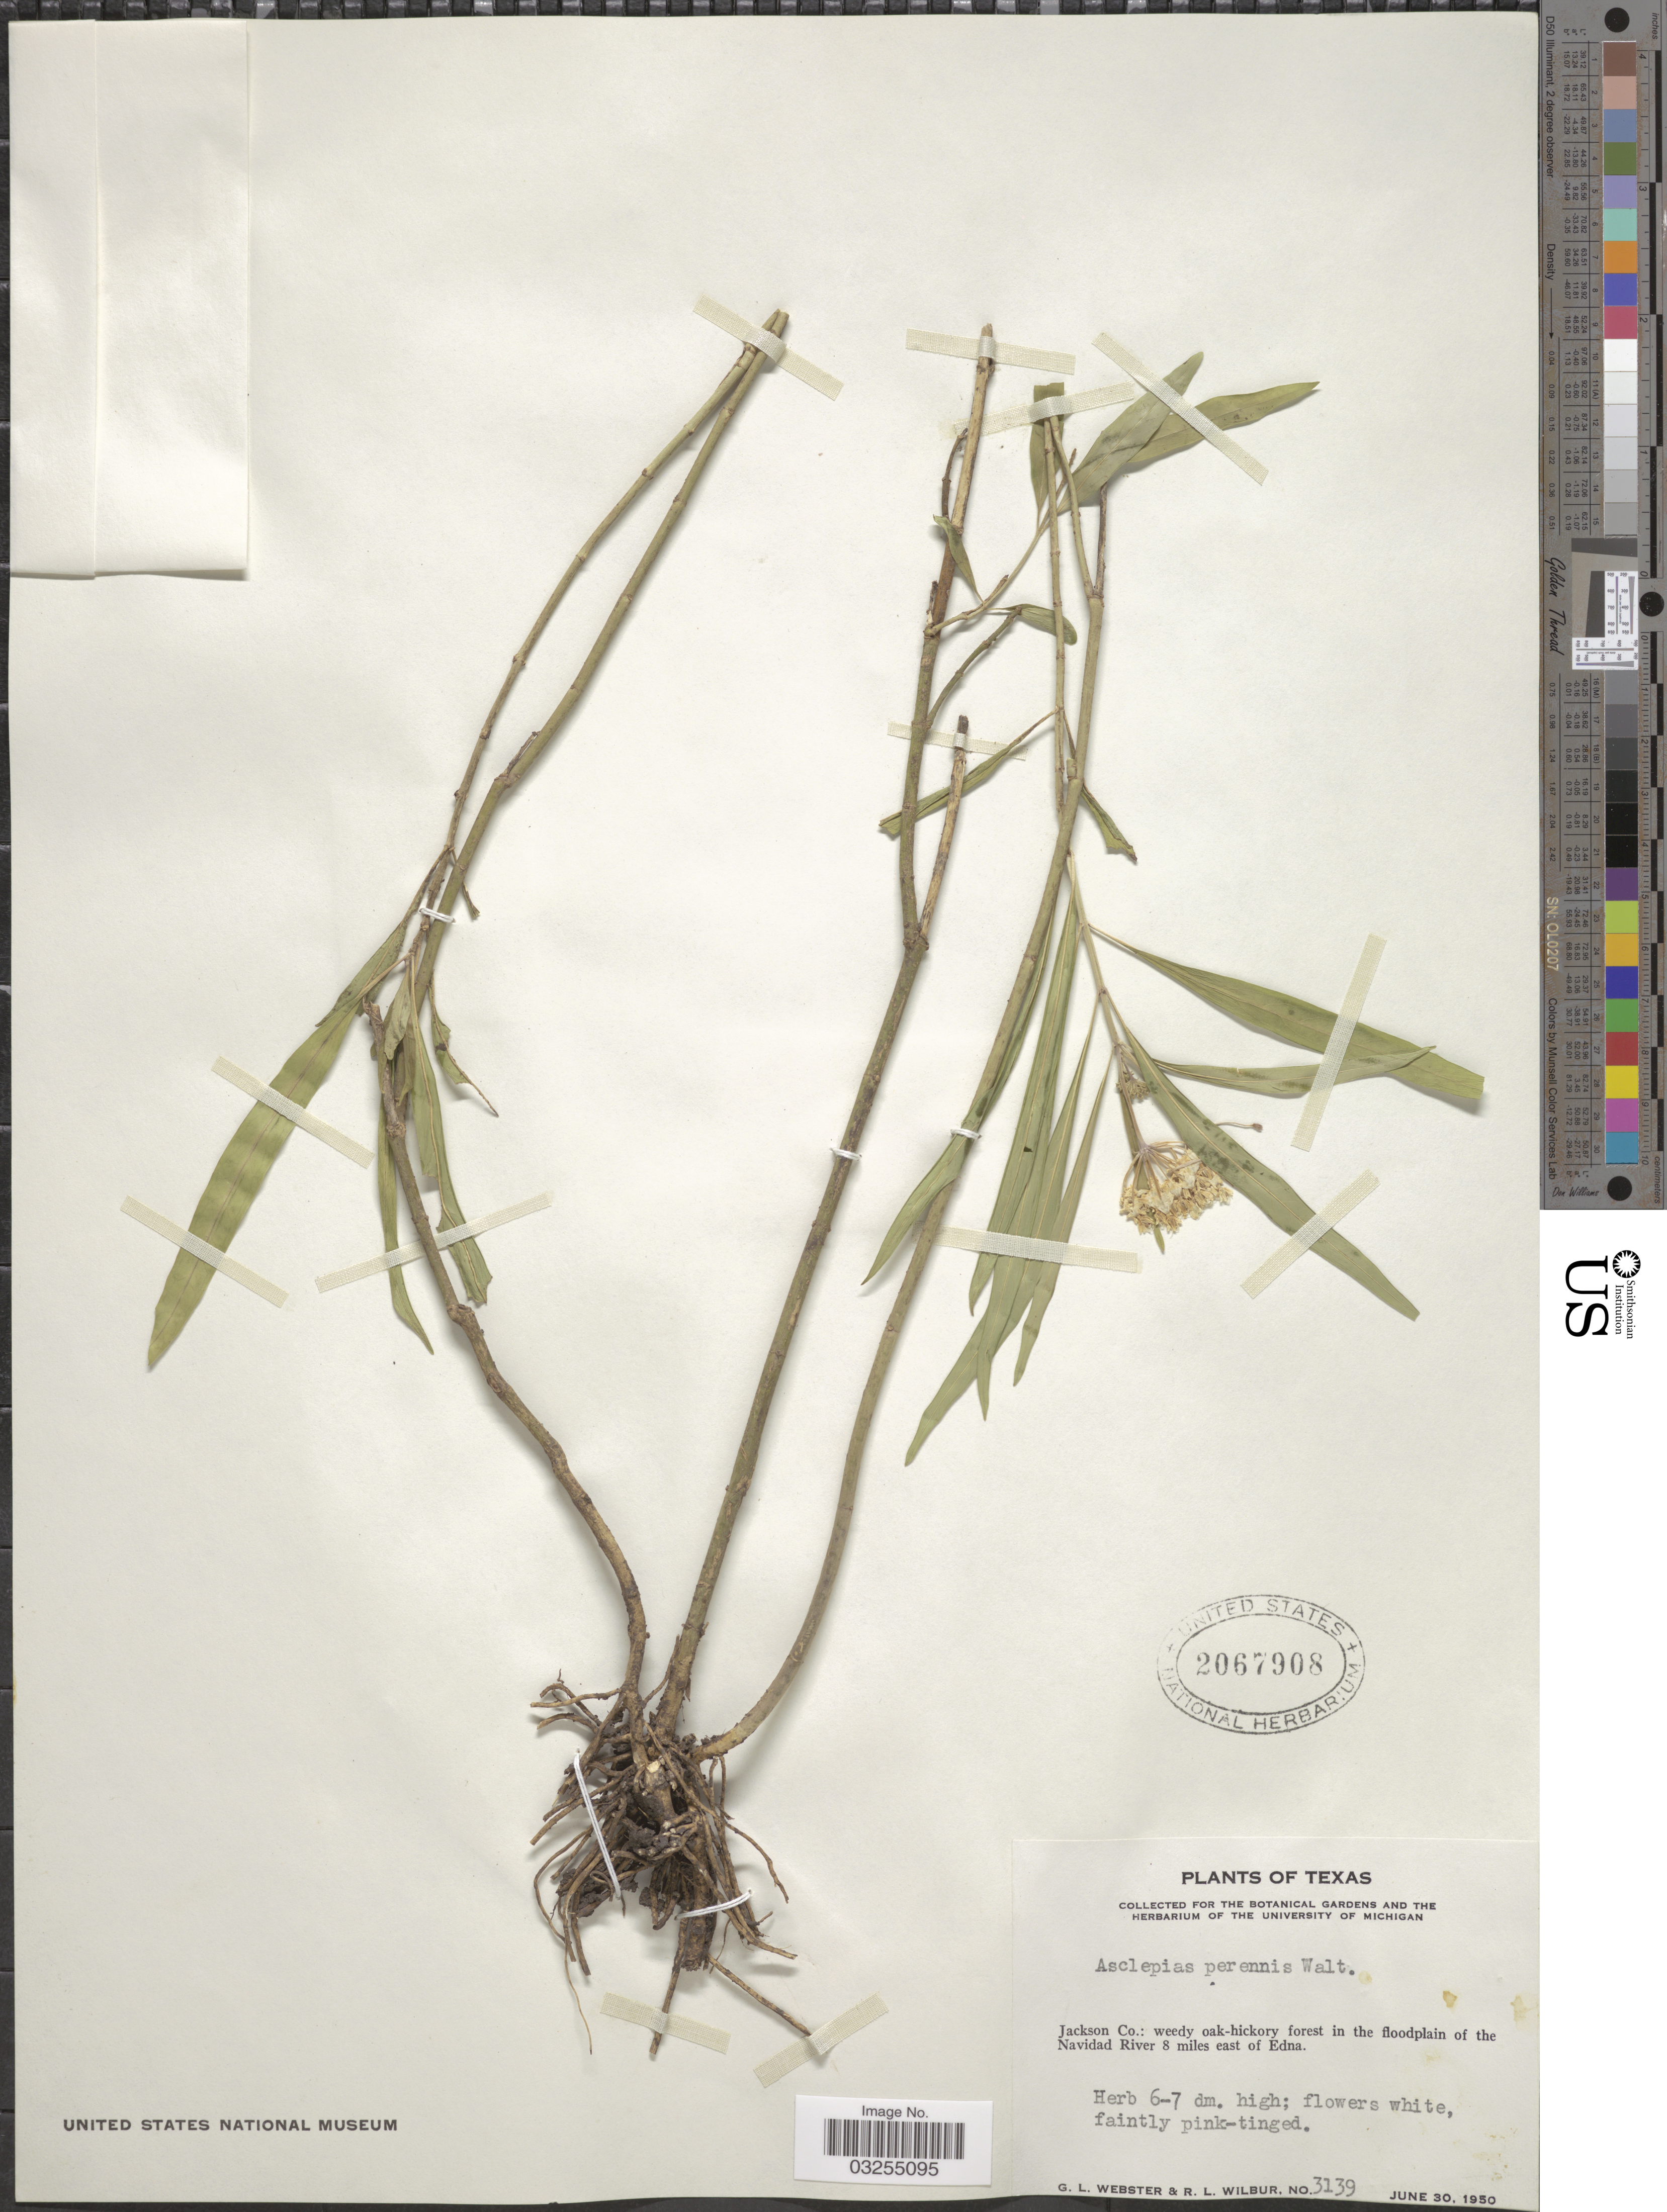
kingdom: Plantae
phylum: Tracheophyta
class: Magnoliopsida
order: Gentianales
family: Apocynaceae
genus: Asclepias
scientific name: Asclepias perennis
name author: Walter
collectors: G. L. Webster & R. L. Wilbur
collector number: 3139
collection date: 1950-06-30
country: United States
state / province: Texas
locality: Jackson Co.: weedy oak-hickory forest in the floodplain of the Navidad River 8 miles east of Edna.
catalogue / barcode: US 2067908